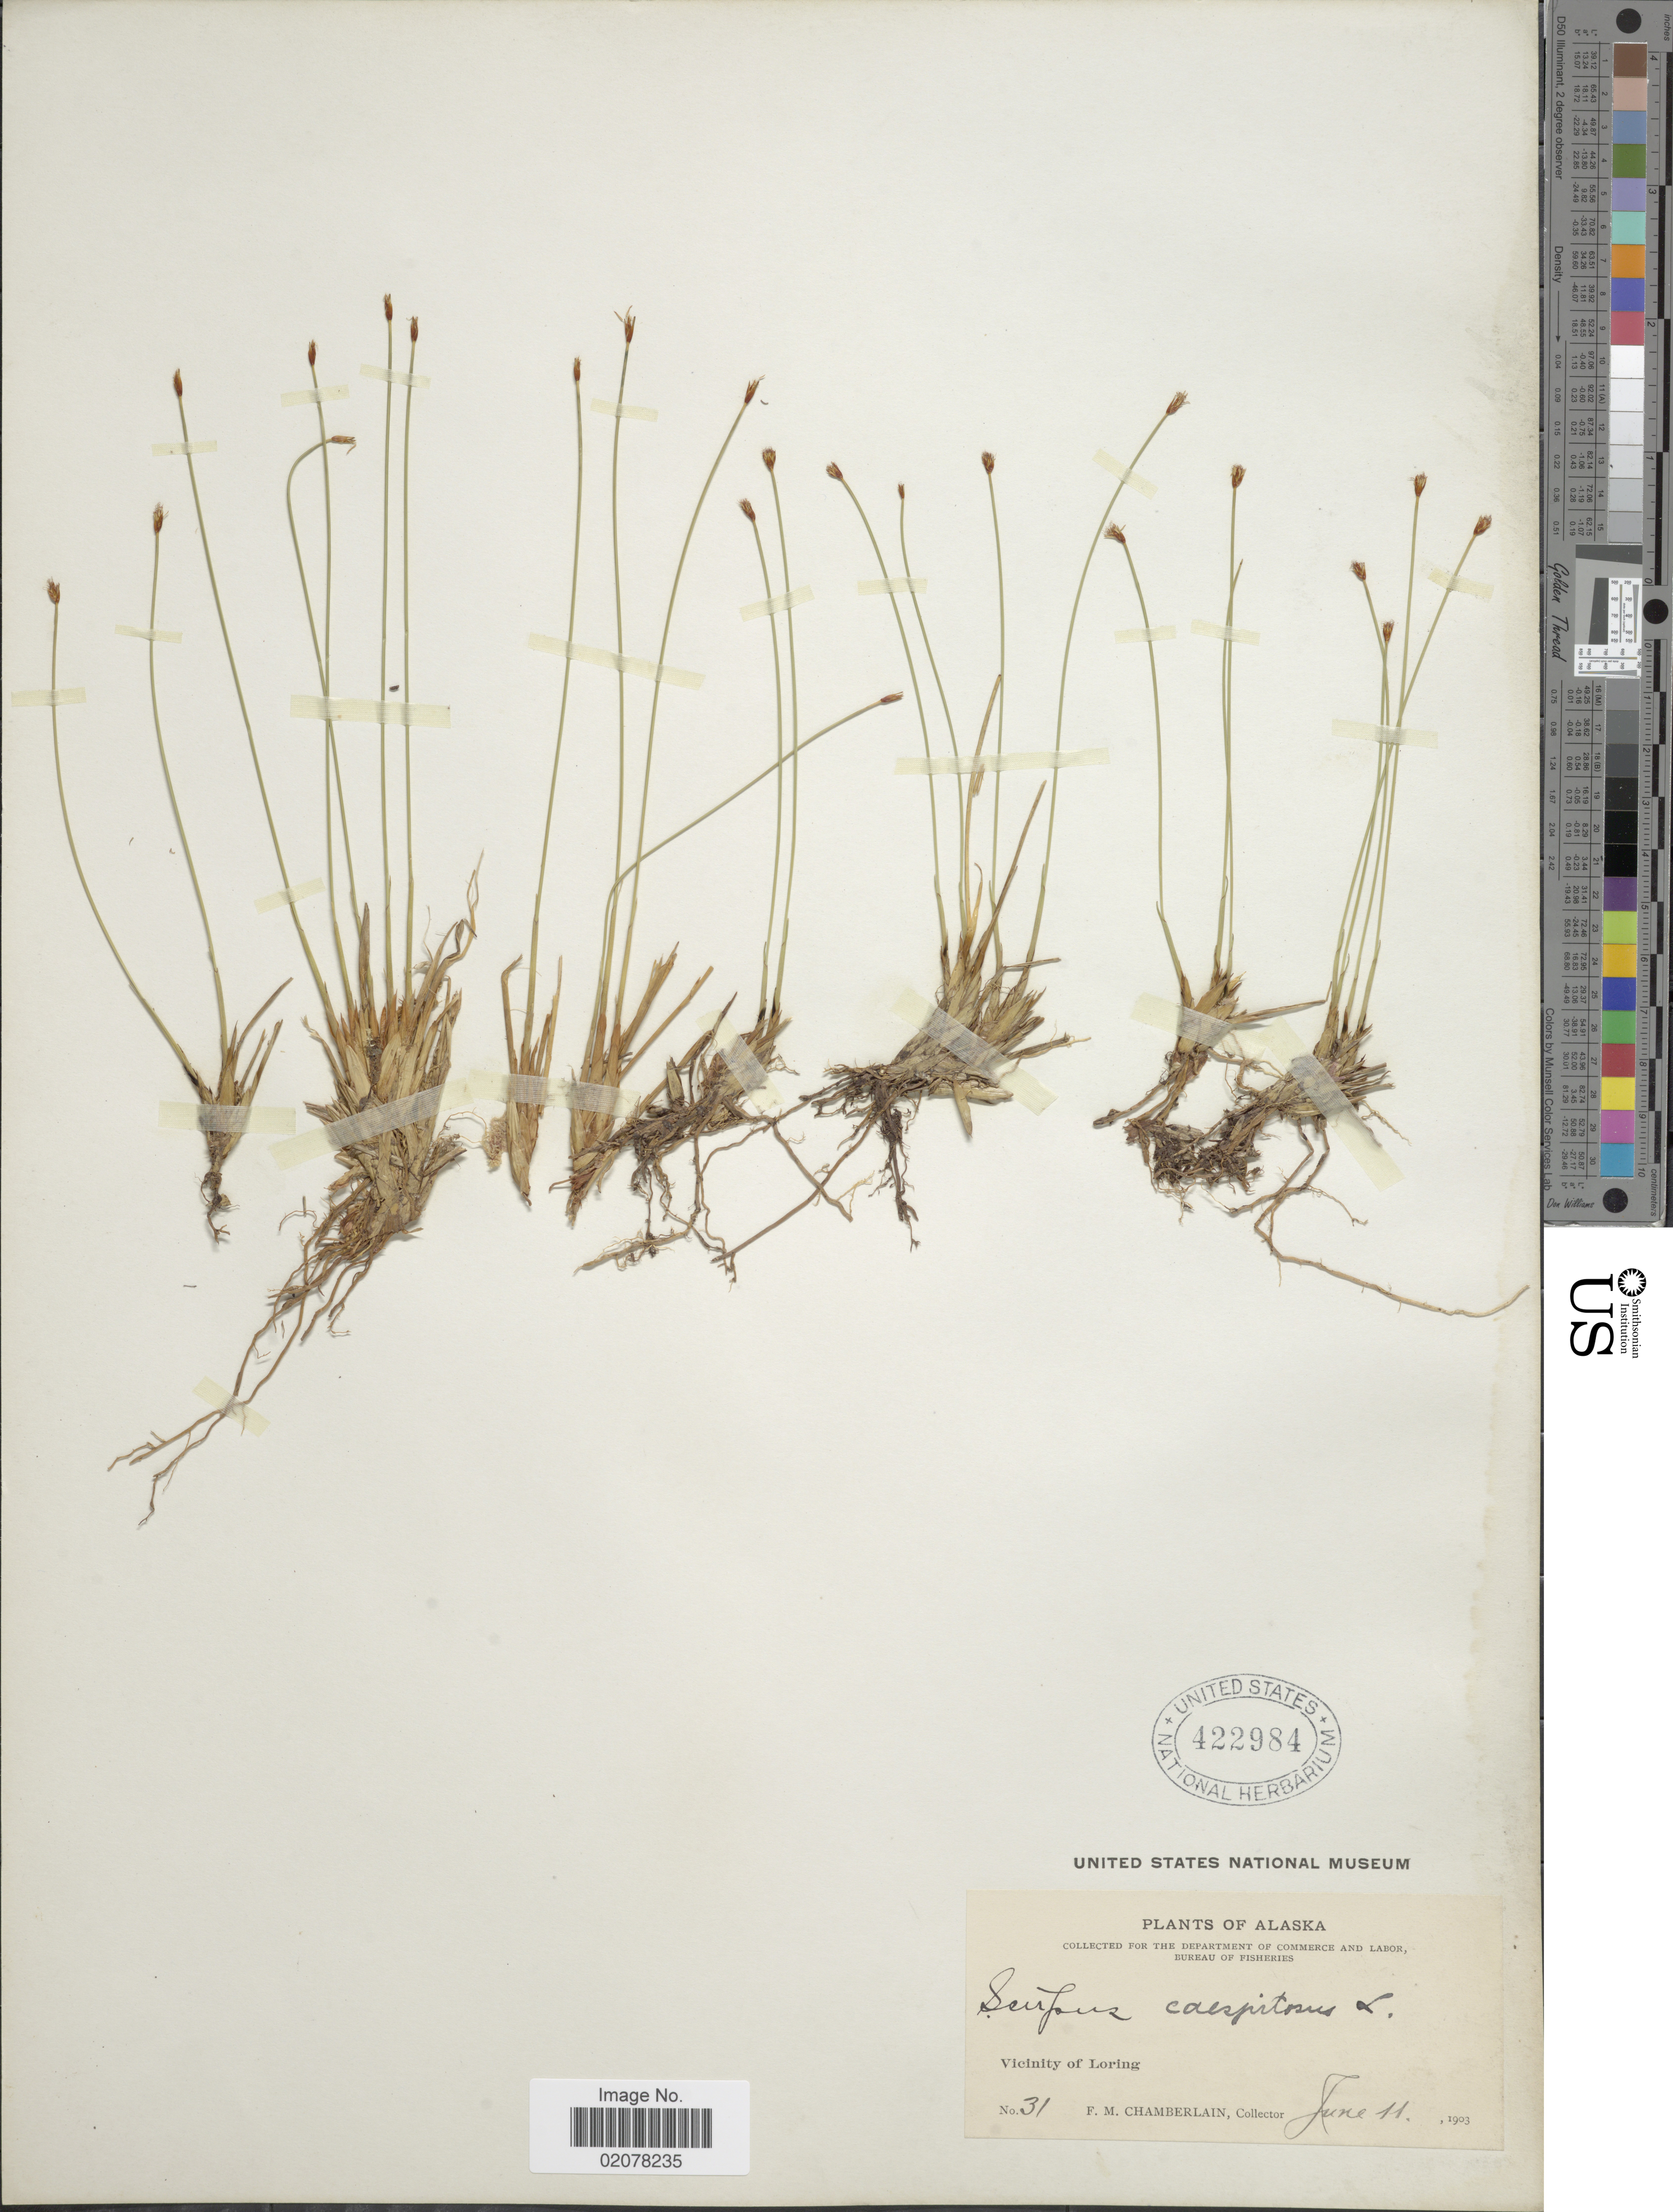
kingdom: Plantae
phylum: Tracheophyta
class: Liliopsida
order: Poales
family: Cyperaceae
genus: Trichophorum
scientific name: Trichophorum cespitosum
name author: (L.) Hartm.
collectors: F. Chamberlain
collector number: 31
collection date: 1903-06-11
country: United States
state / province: Alaska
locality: Vicinity of Loring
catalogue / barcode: US 422984